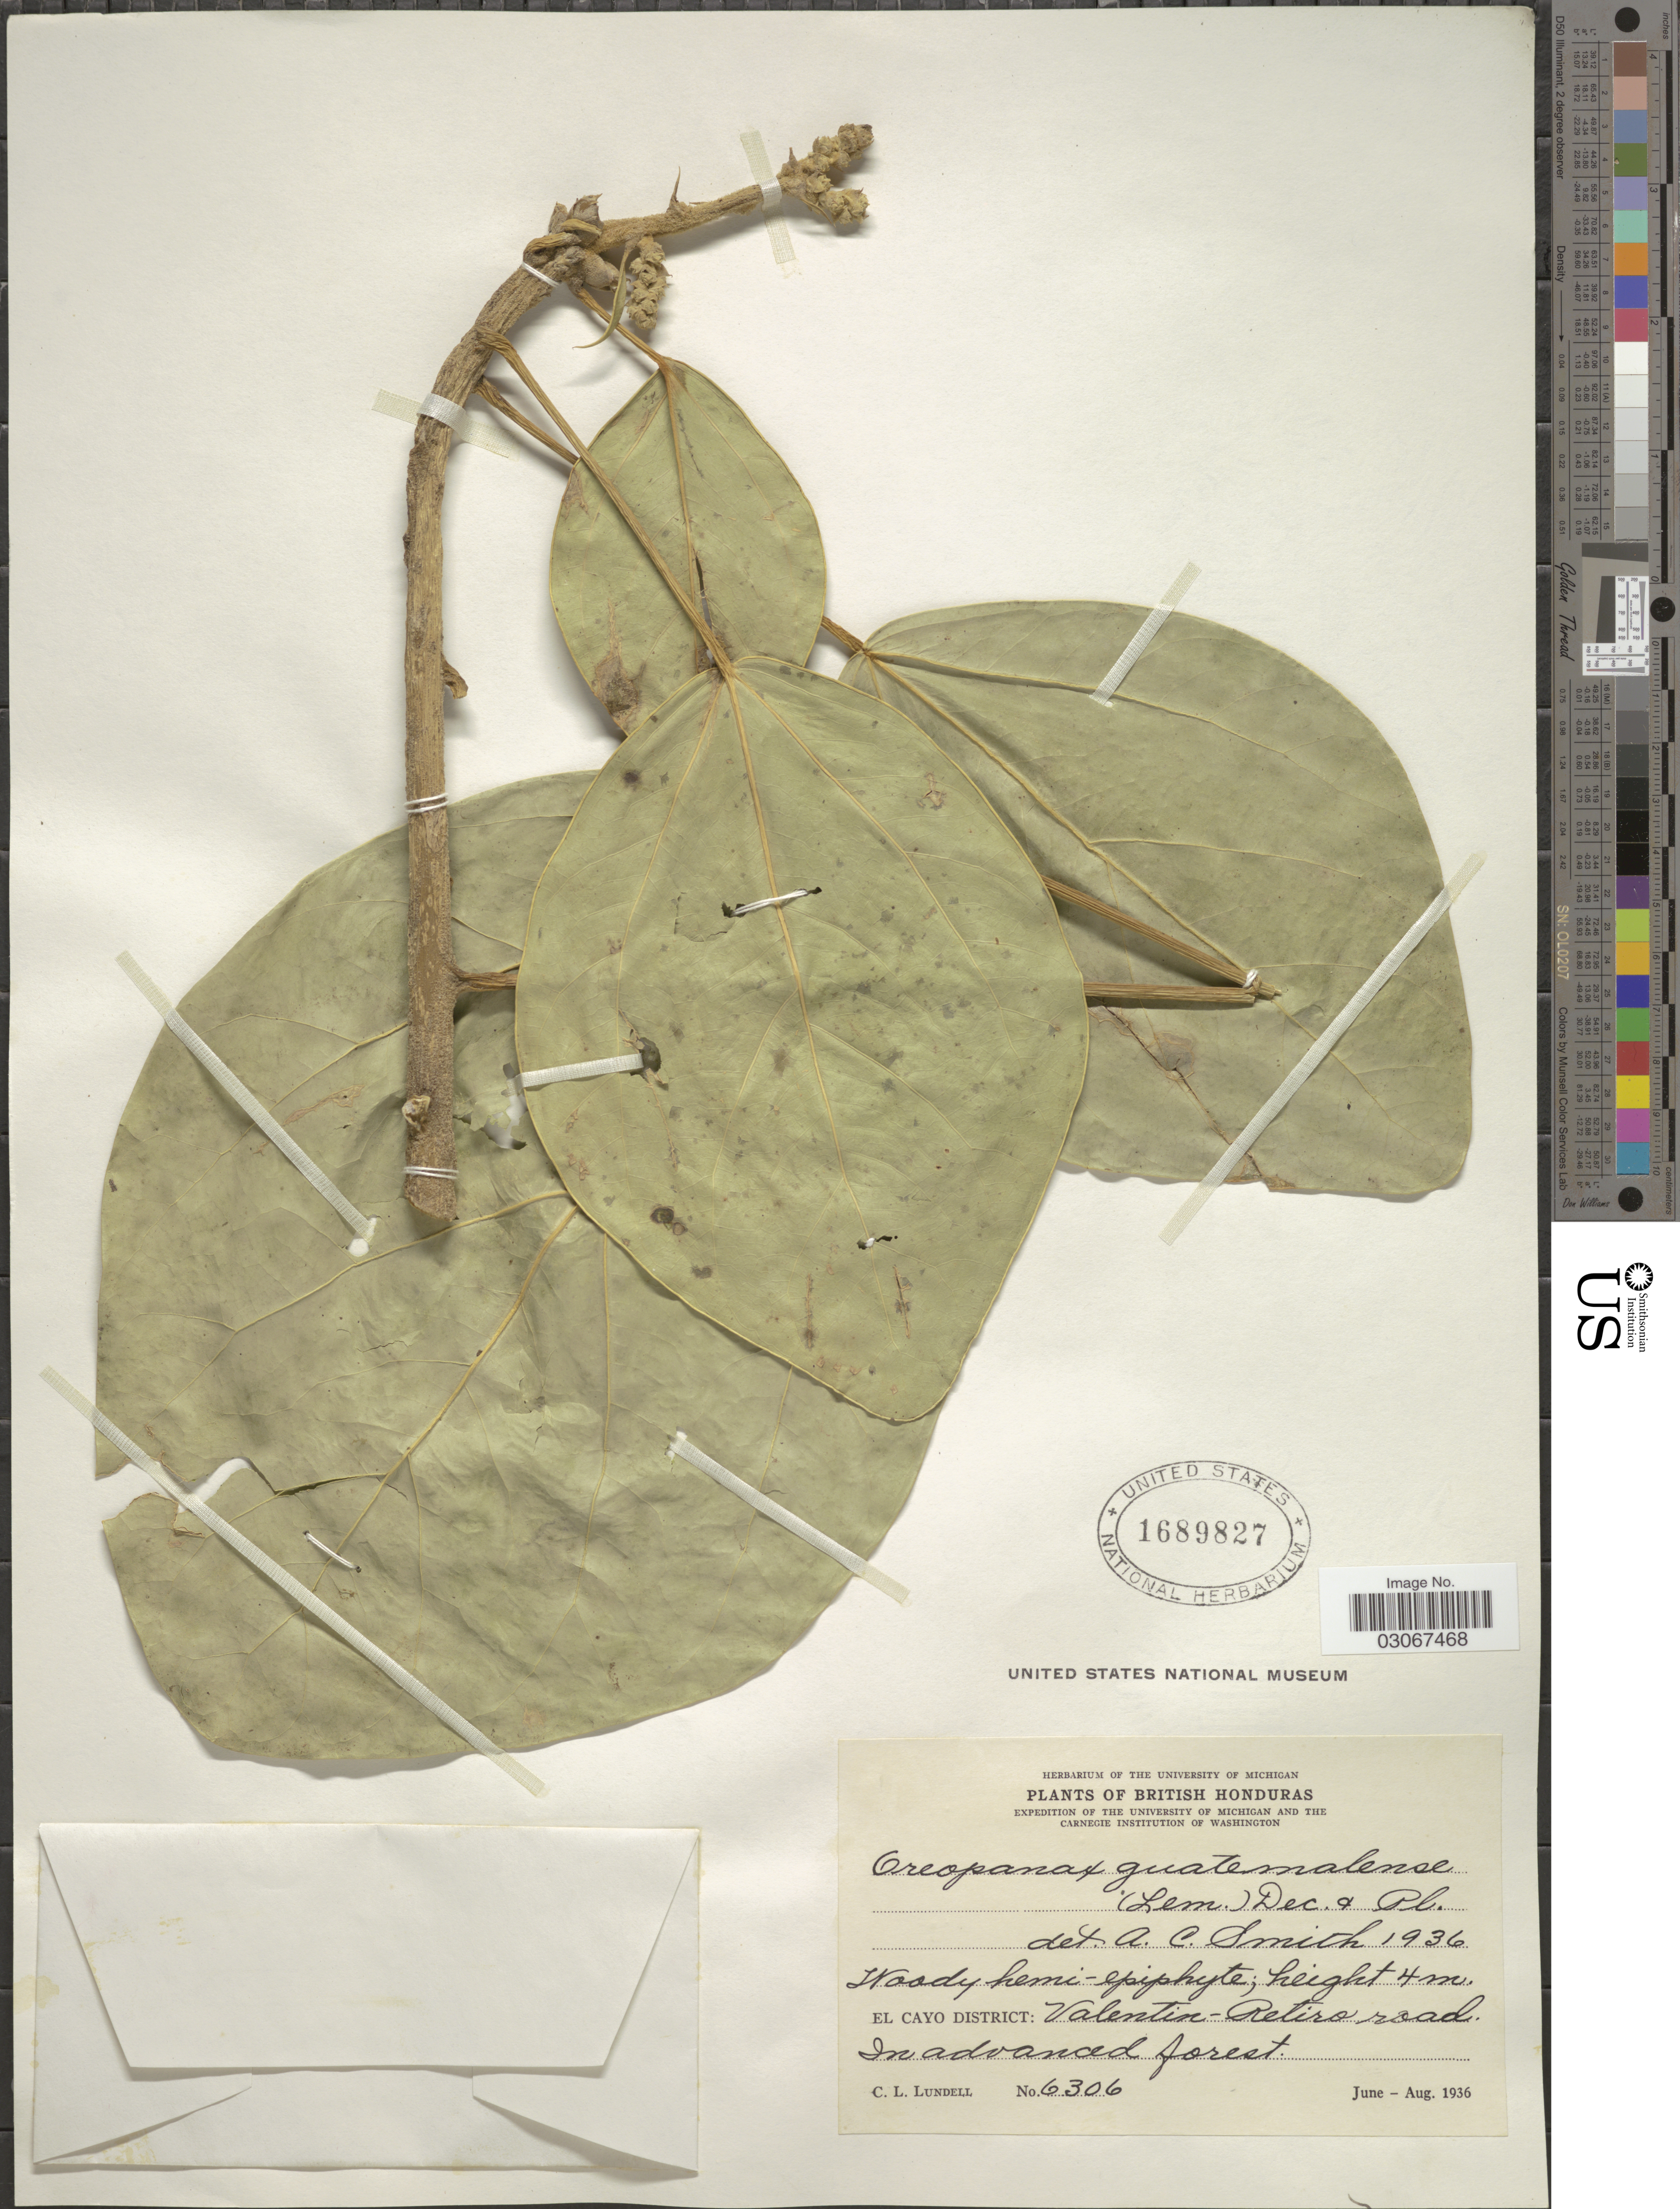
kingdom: Plantae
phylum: Tracheophyta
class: Magnoliopsida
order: Apiales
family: Araliaceae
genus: Oreopanax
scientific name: Oreopanax obtusifolius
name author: L.O. Williams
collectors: C. L. Lundell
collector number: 6306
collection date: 1936-06/1936-08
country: Belize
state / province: Cayo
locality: British Honduras. El Cayo District: Valentine-Retiro road.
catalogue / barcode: US 1689827